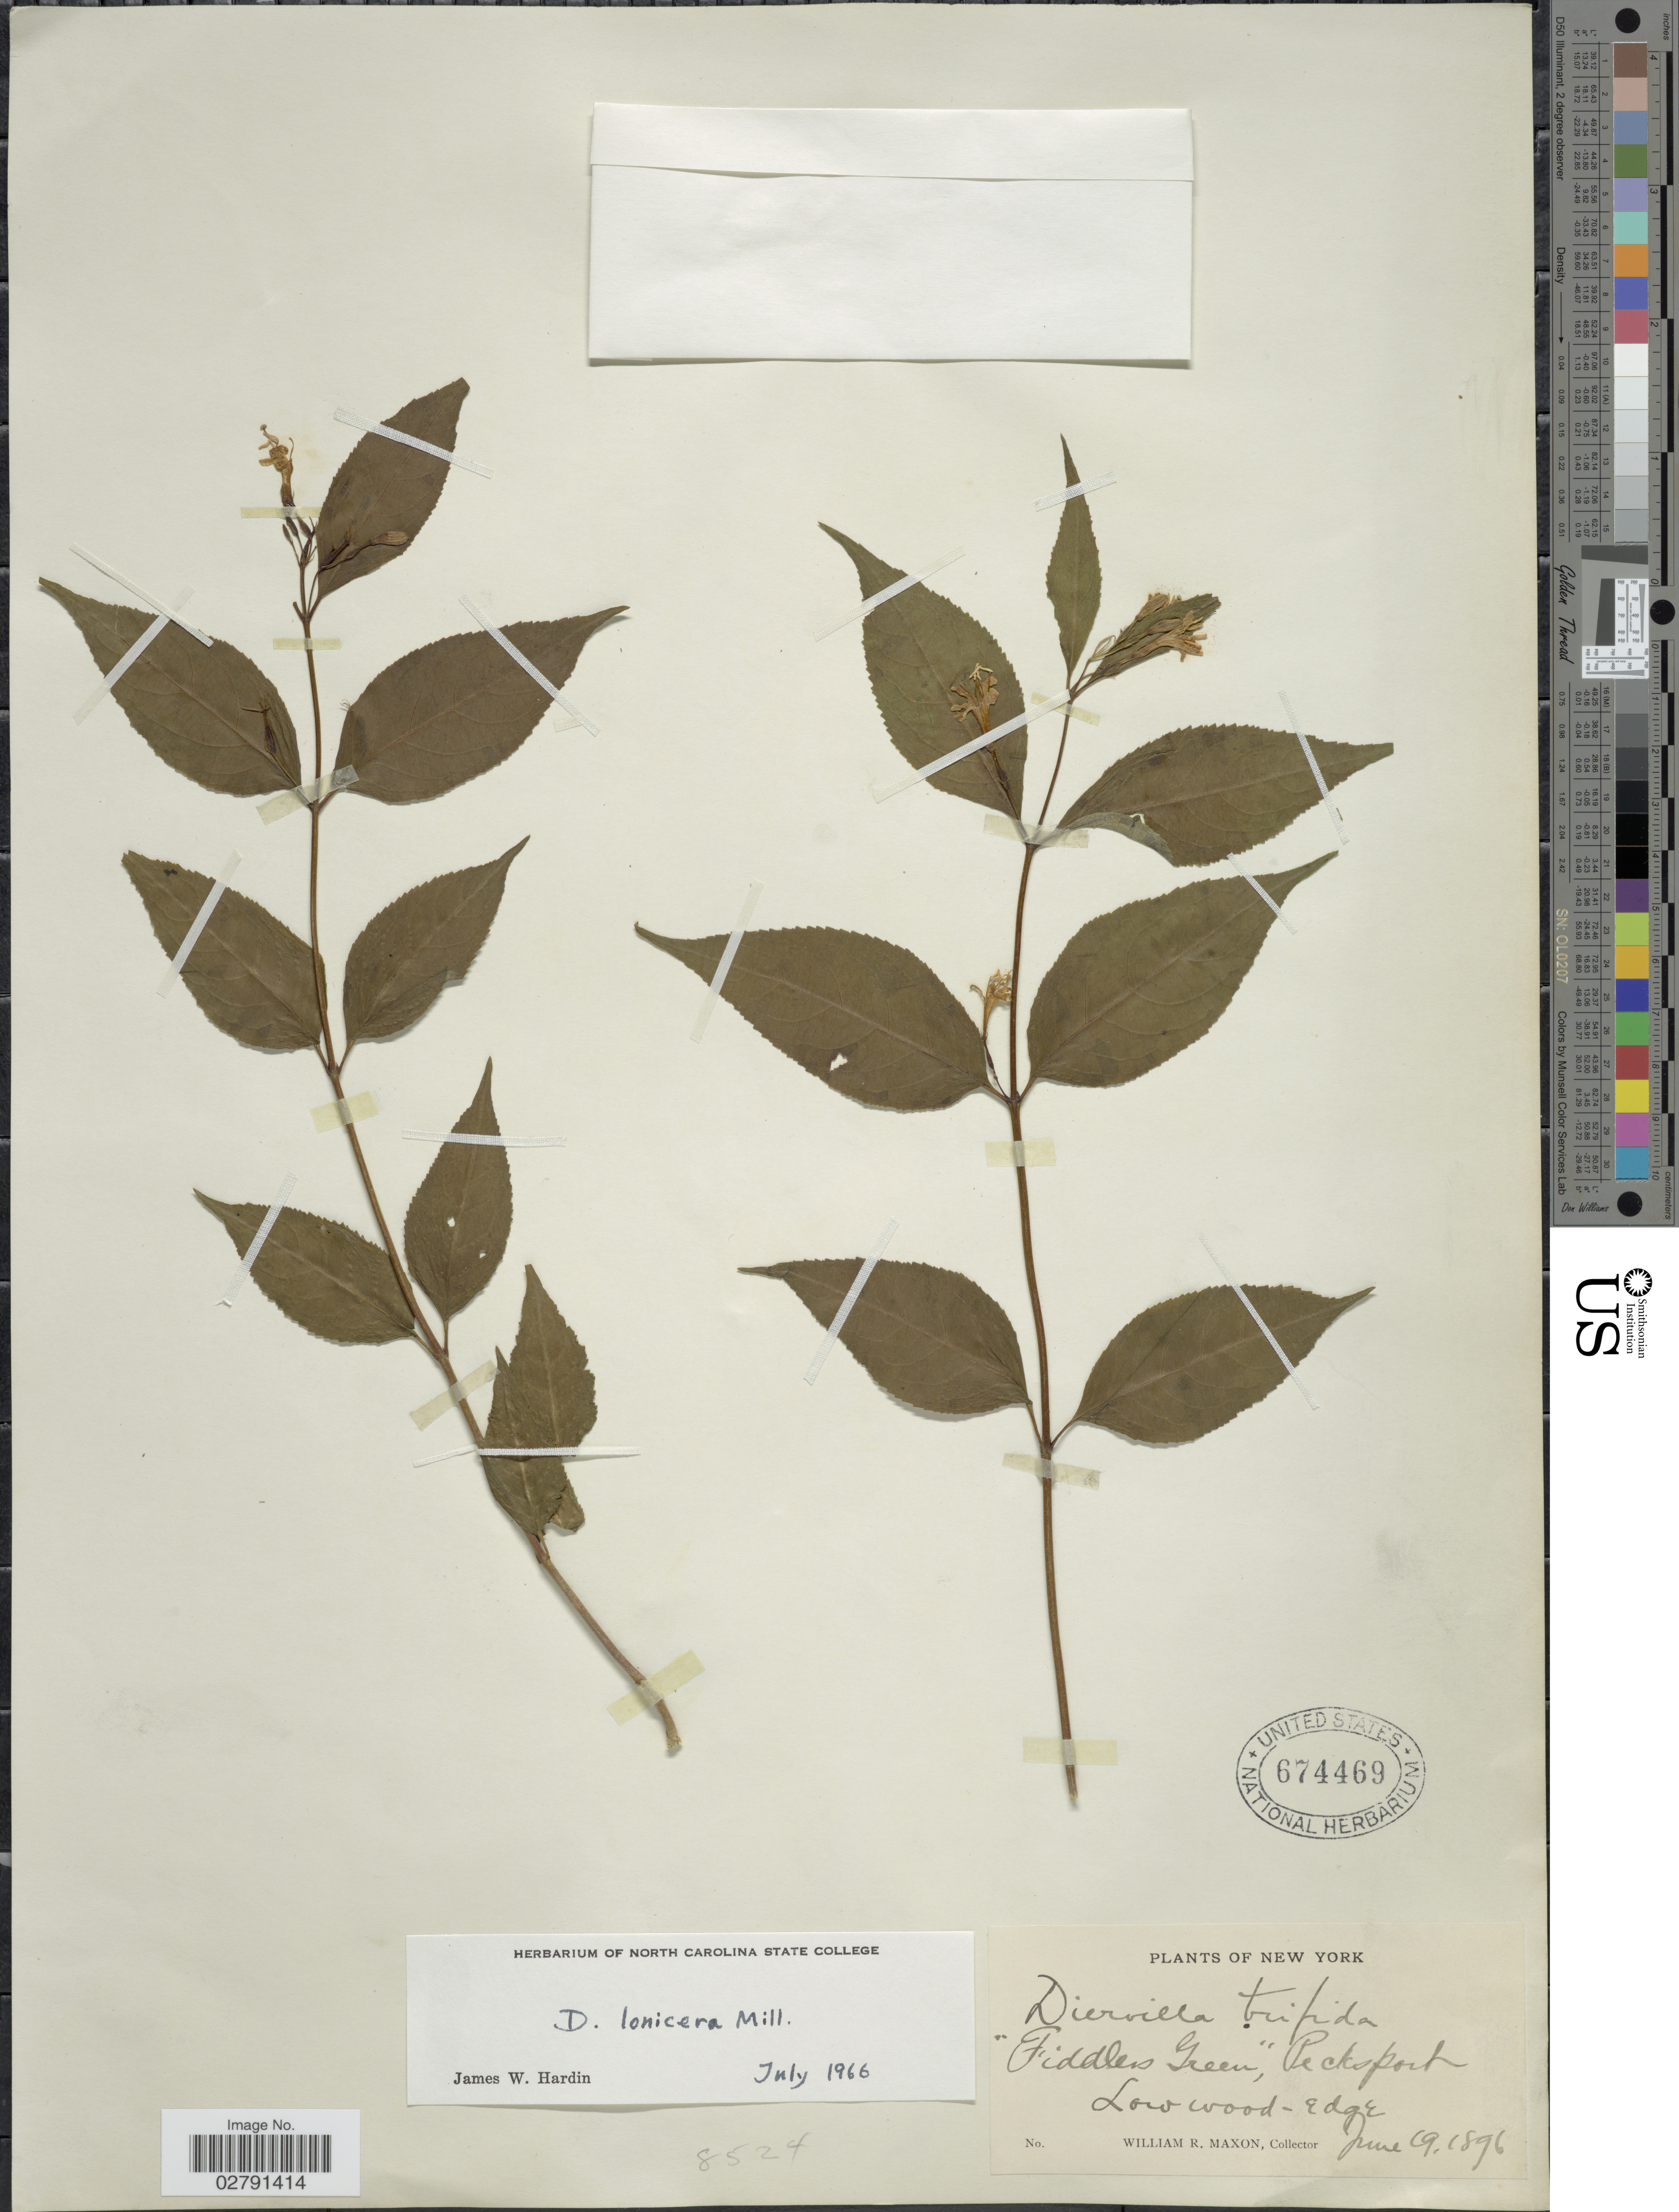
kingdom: Plantae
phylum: Tracheophyta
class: Magnoliopsida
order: Dipsacales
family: Caprifoliaceae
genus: Diervilla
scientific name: Diervilla lonicera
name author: Mill.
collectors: W. R. Maxon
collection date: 1896-06-19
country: United States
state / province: New York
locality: Fiddler's Green, Pecksport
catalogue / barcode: US 674469